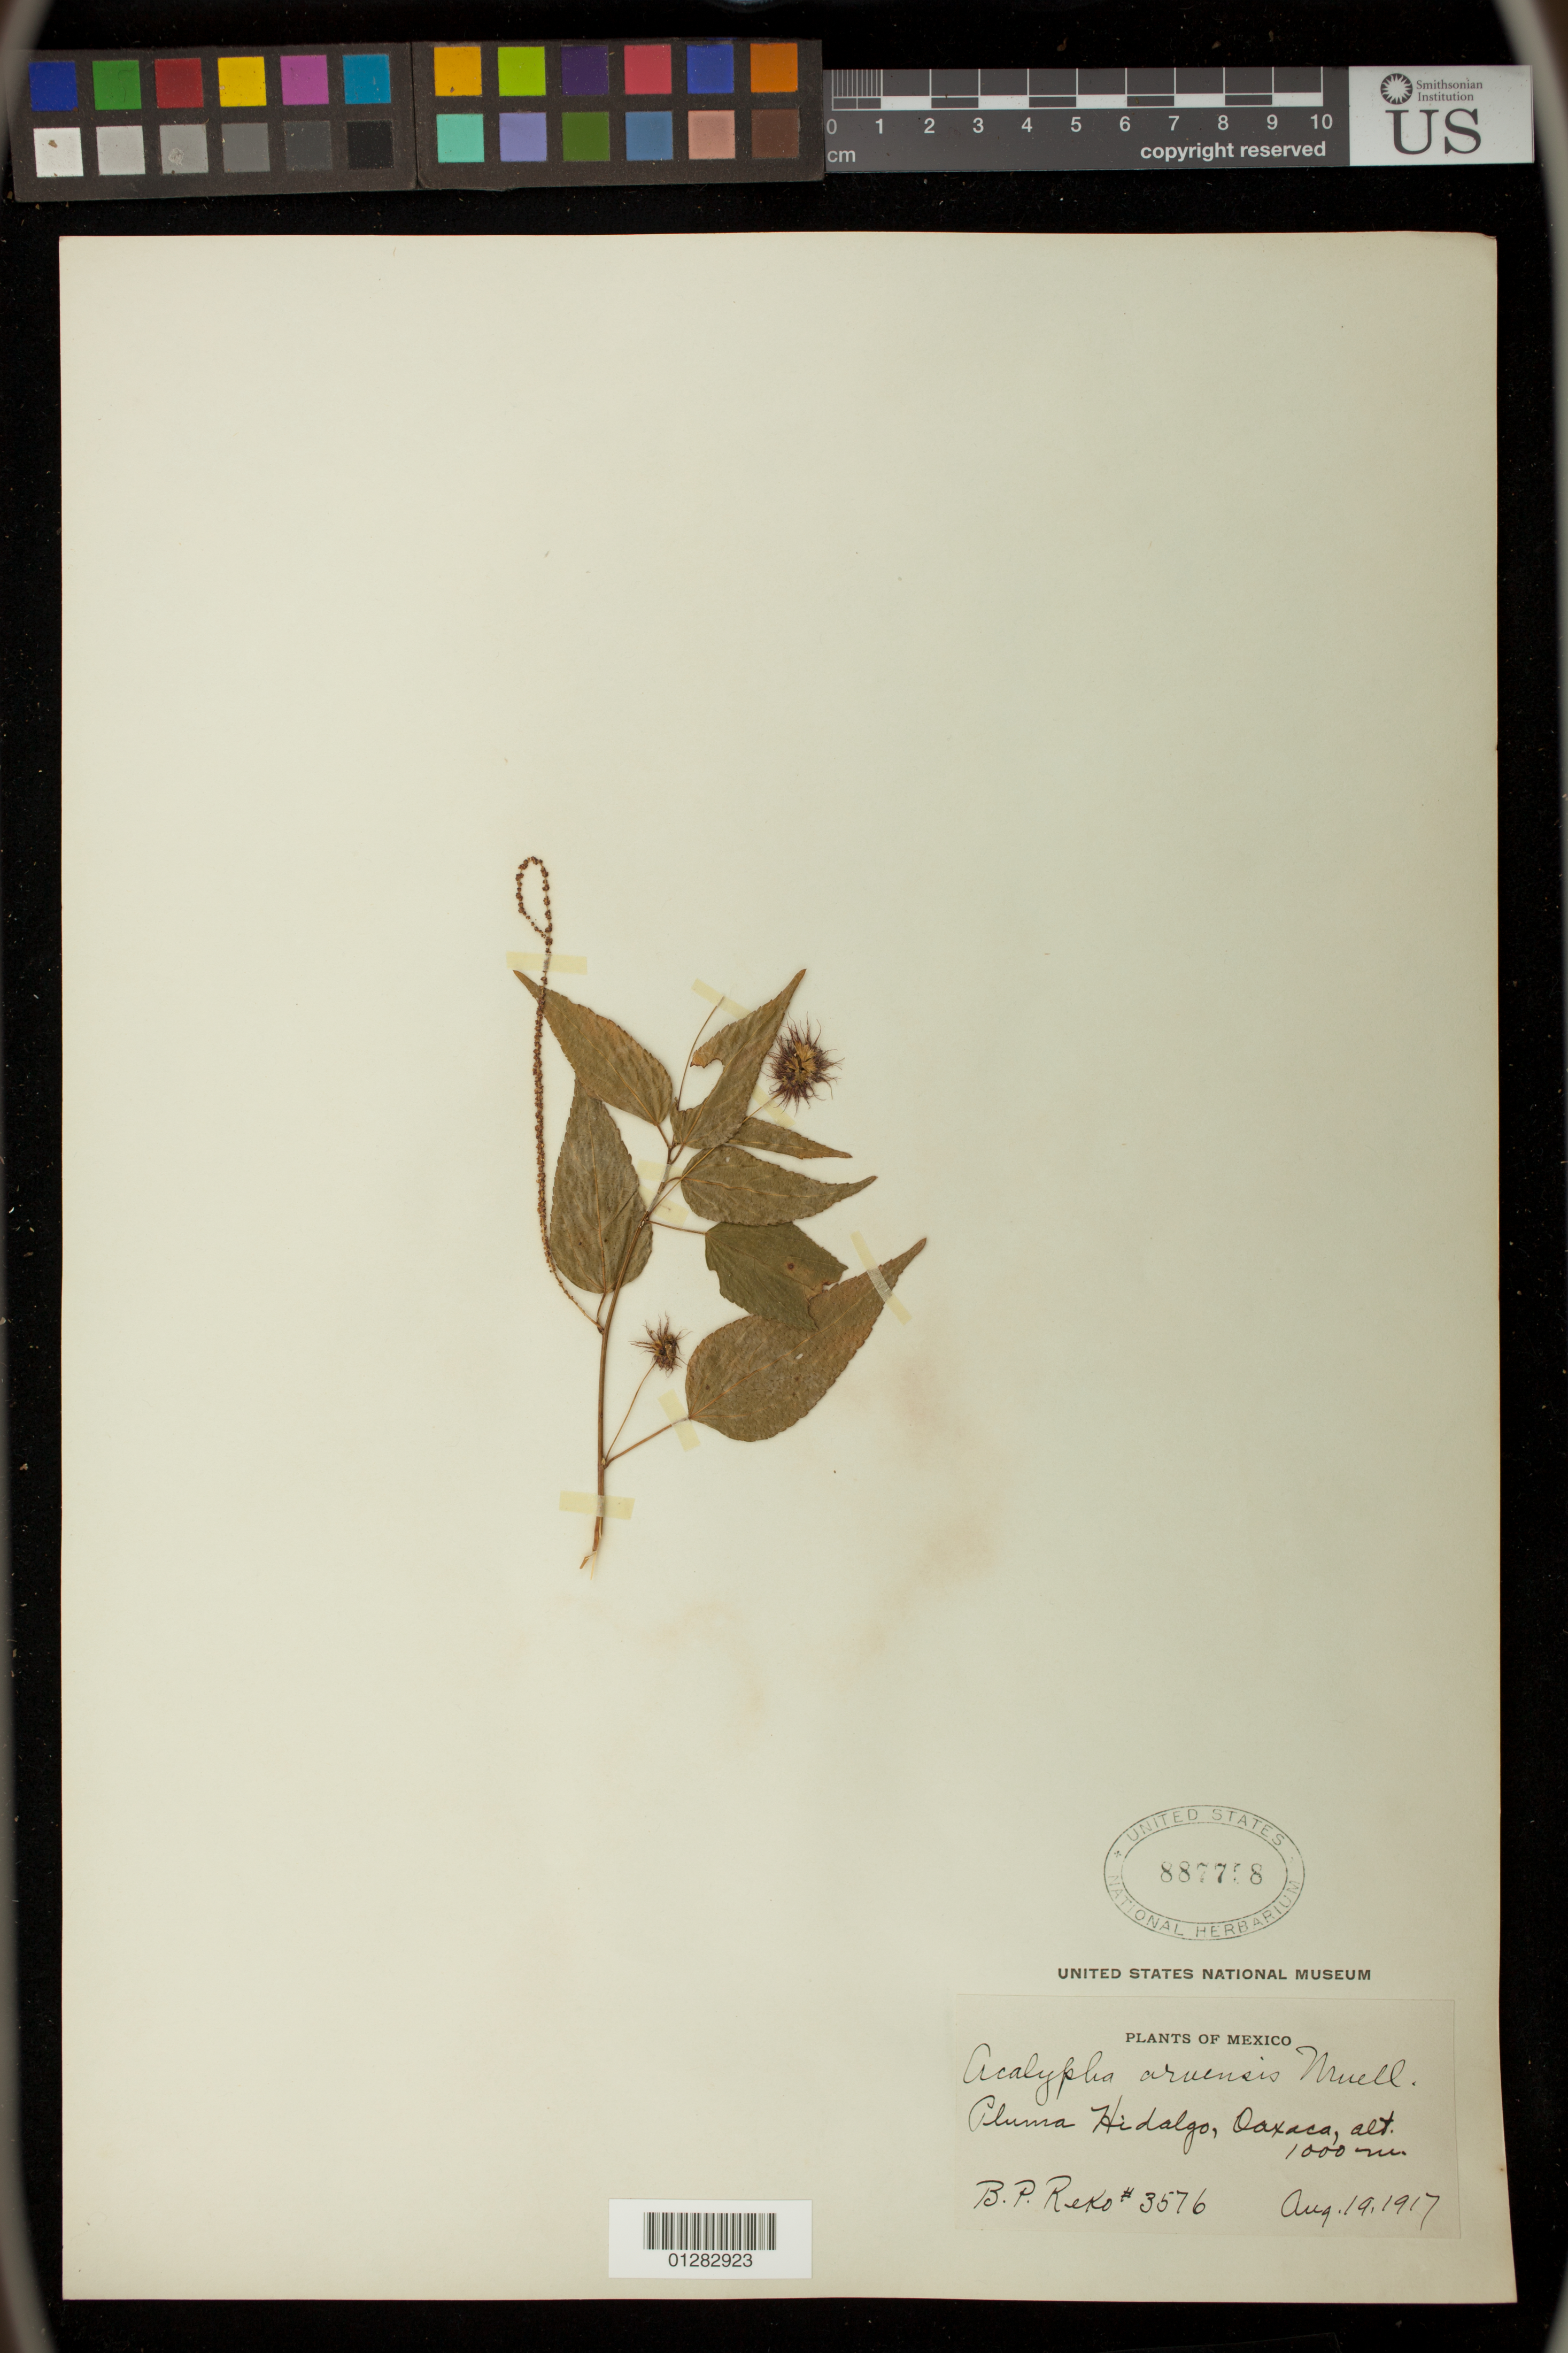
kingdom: Plantae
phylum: Tracheophyta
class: Magnoliopsida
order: Malpighiales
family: Euphorbiaceae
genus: Acalypha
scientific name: Acalypha sp.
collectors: B. P. Reko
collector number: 3576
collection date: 1917-08-19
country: Mexico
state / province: Oaxaca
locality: Pluma Hidalgo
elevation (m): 305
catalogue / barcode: US 887798